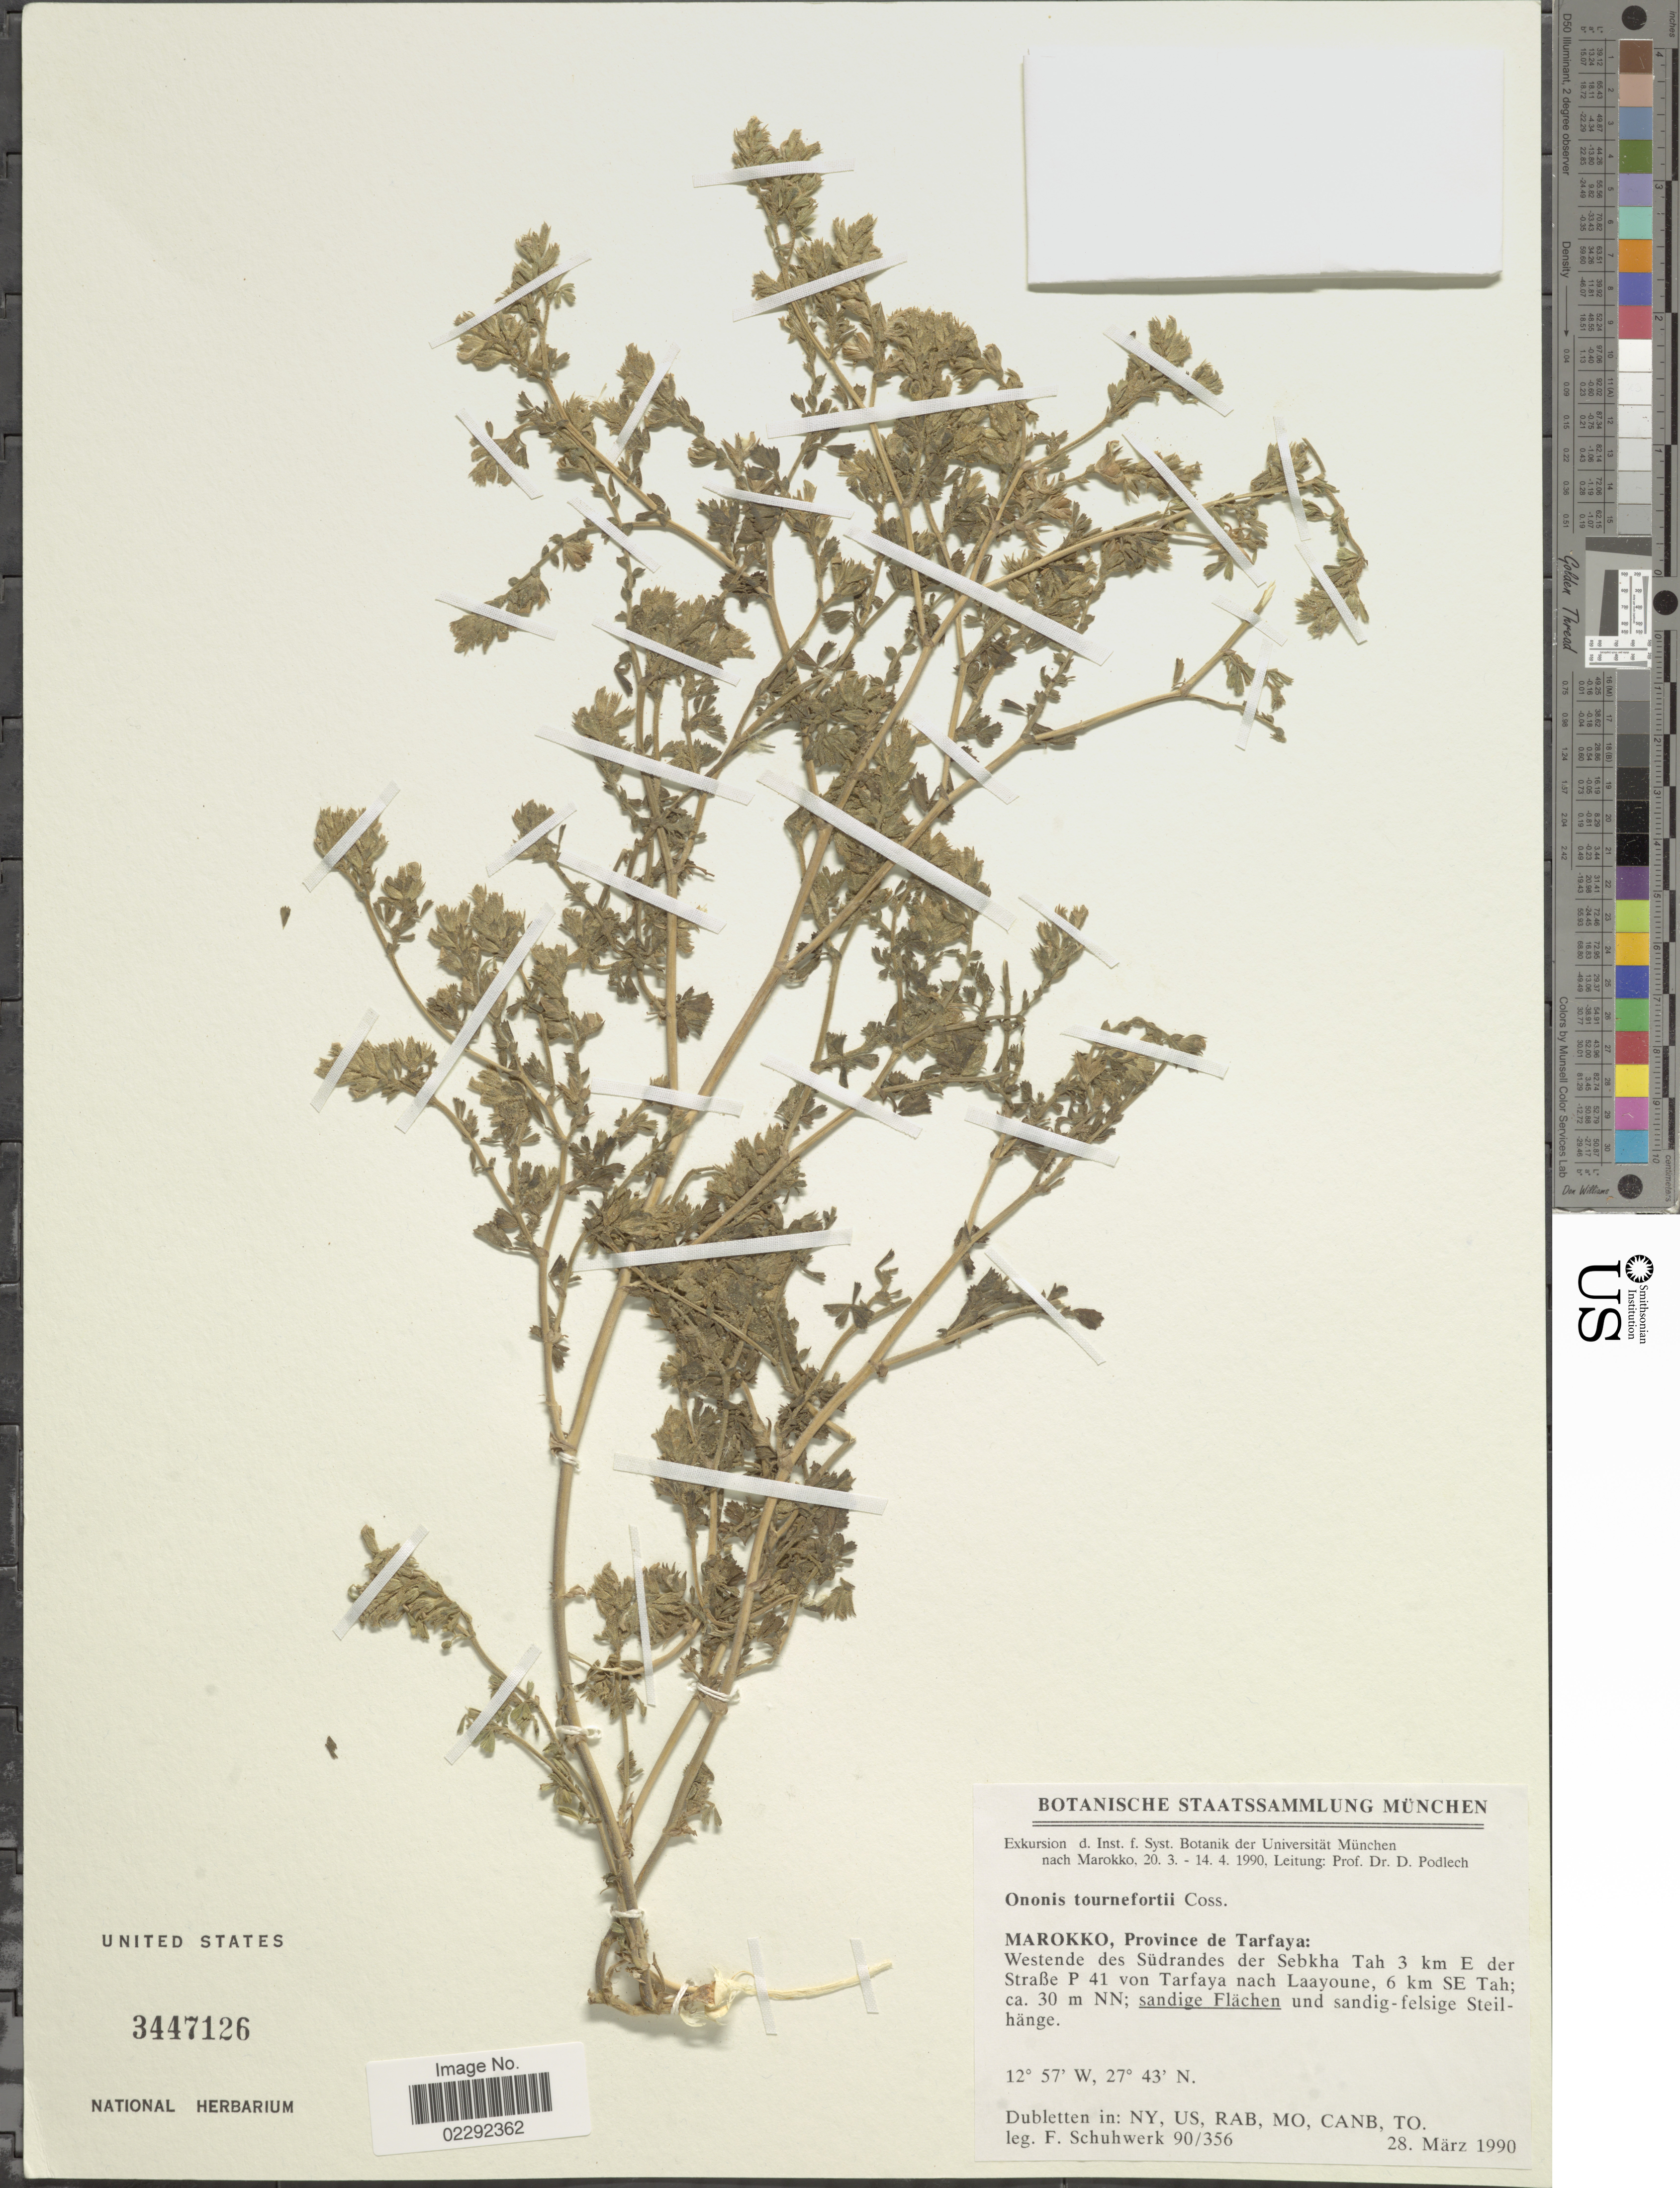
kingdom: Plantae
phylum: Tracheophyta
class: Magnoliopsida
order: Fabales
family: Fabaceae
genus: Ononis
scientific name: Ononis tournefortii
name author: Coss.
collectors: Schuhwerk, F.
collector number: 90/356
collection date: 1990-03-28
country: Morocco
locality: Province de Tarfaya: Westende des Südrandes der Sebkha tah 3 km E der Straße P 41 von Tarfaya nach Laayoune, 6 km SE Tah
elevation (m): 30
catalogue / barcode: US 3447126